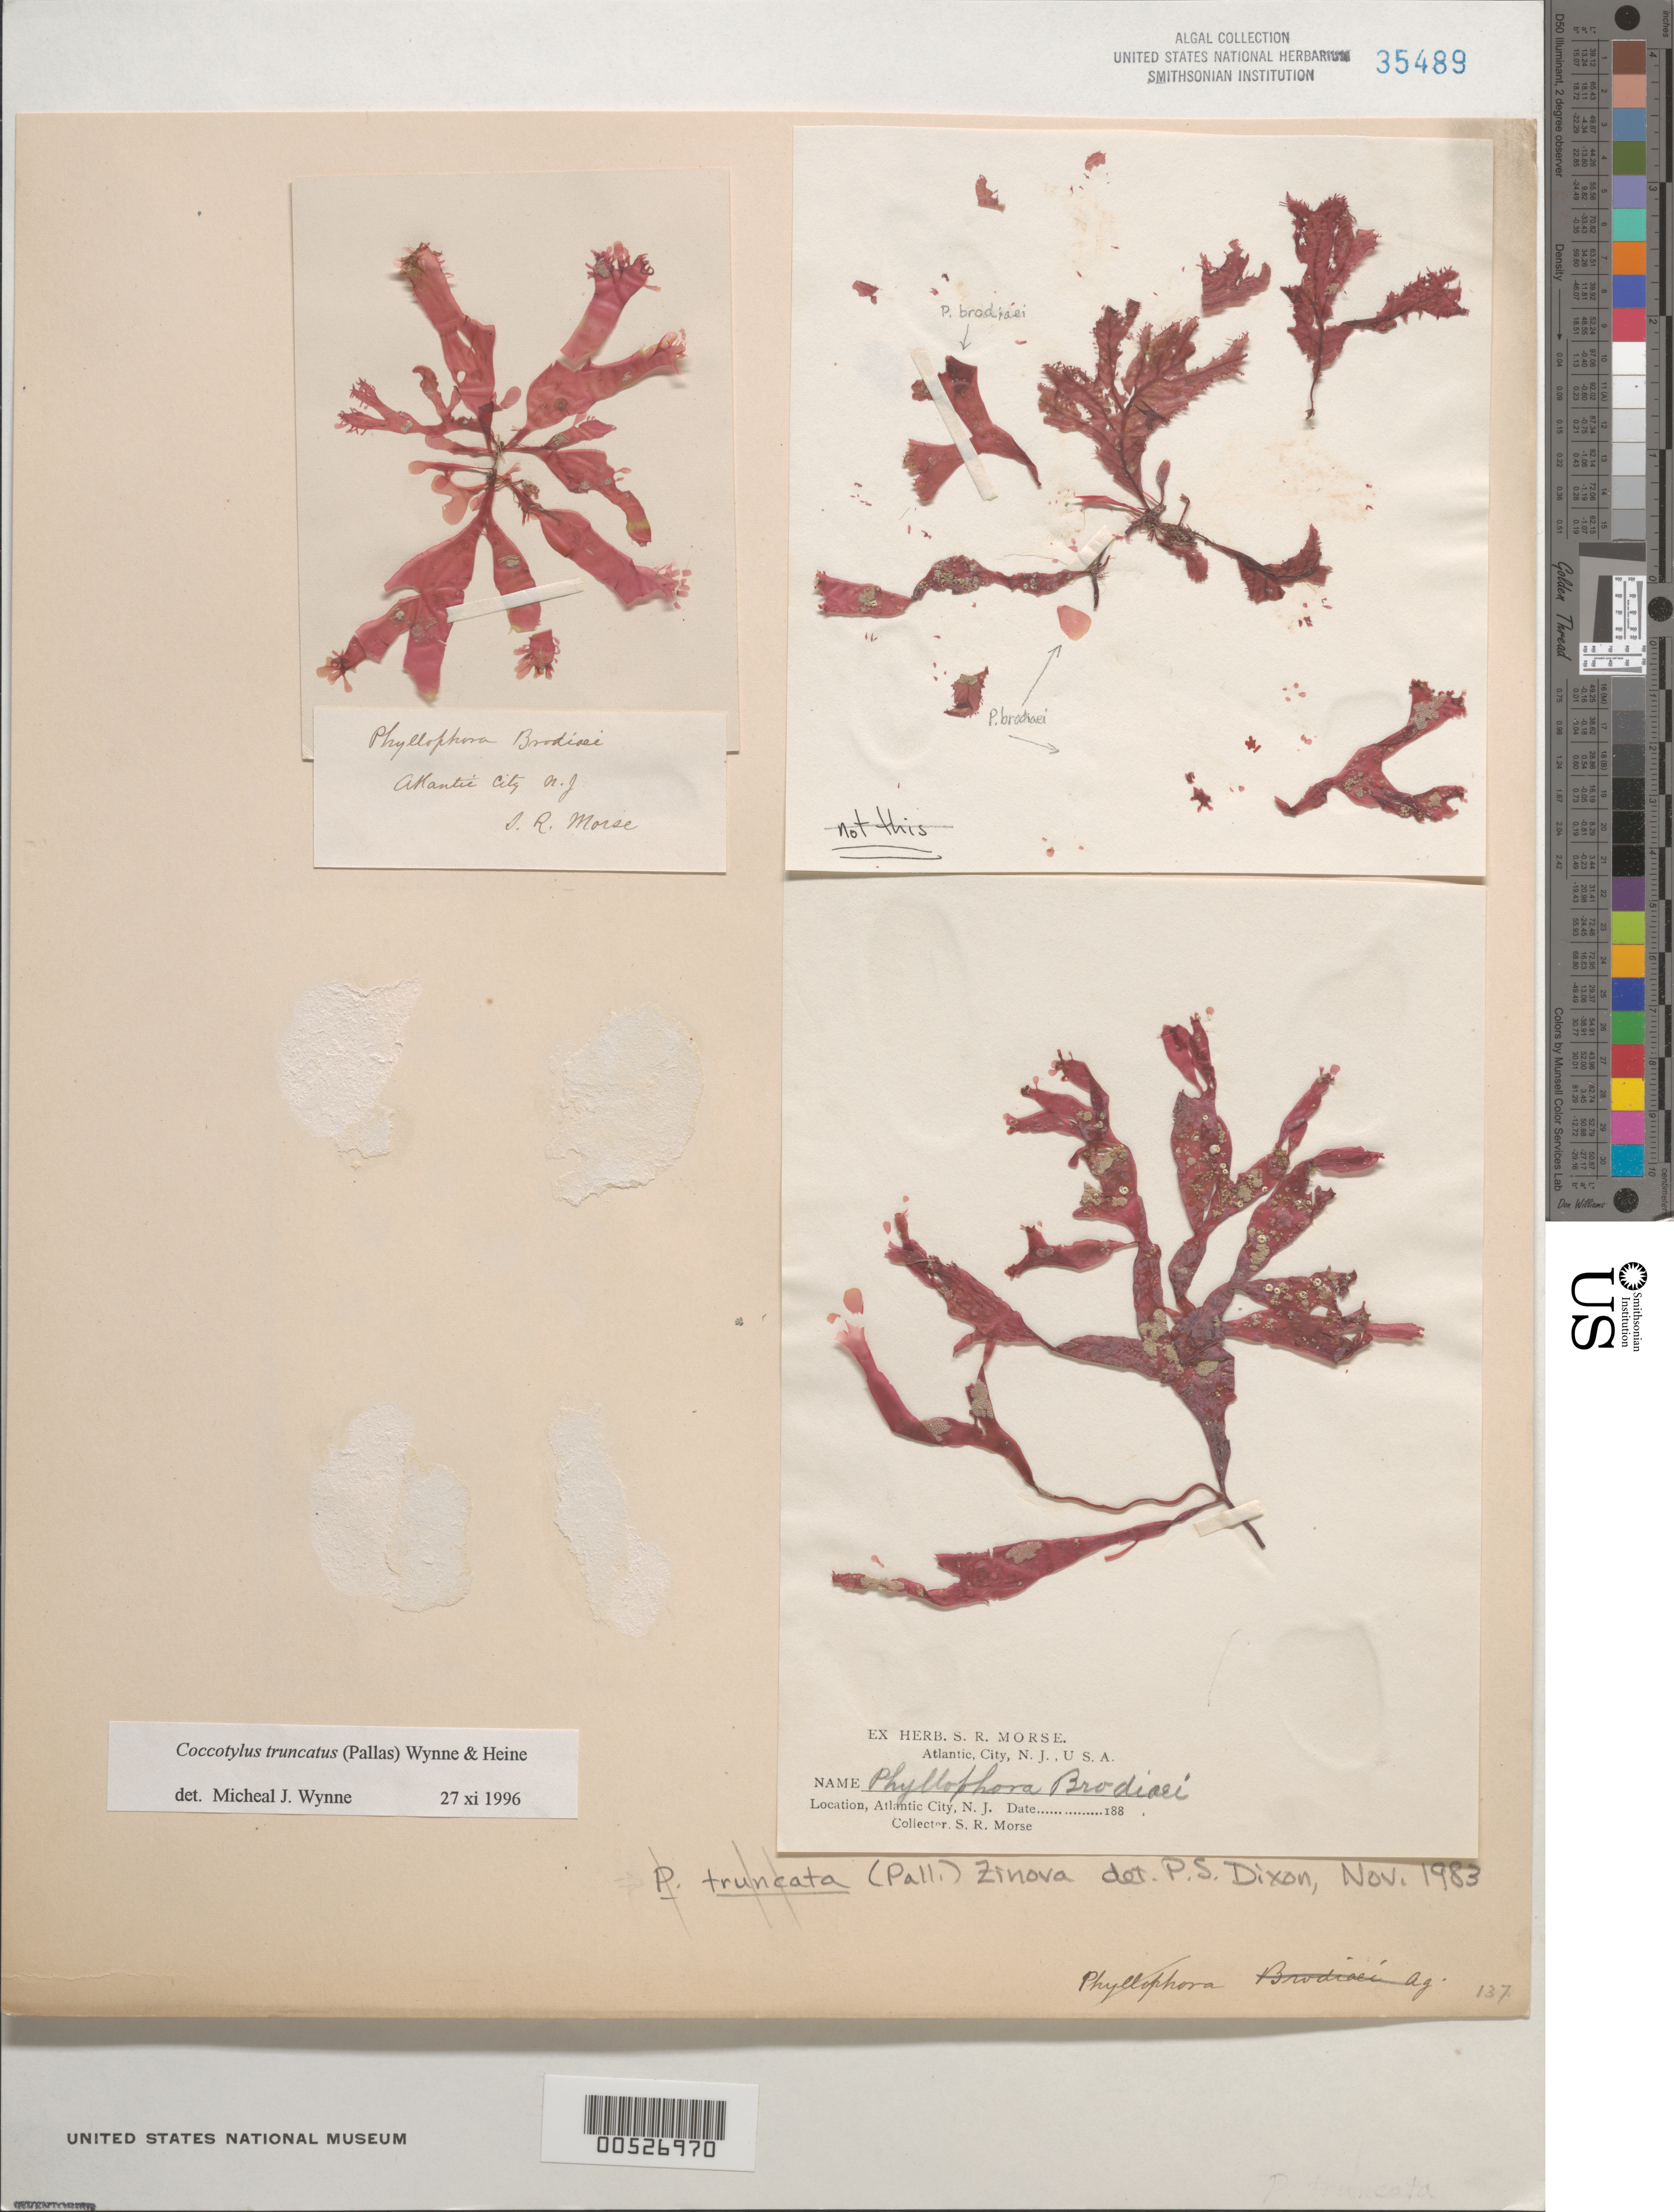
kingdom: Plantae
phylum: Rhodophyta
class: Florideophyceae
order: Gigartinales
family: Phyllophoraceae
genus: Coccotylus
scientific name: Coccotylus truncatus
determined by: Wynne, M. J.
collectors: S. Morse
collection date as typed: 188-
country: United States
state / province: New Jersey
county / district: Atlantic County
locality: Atlantic City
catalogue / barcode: US 35489